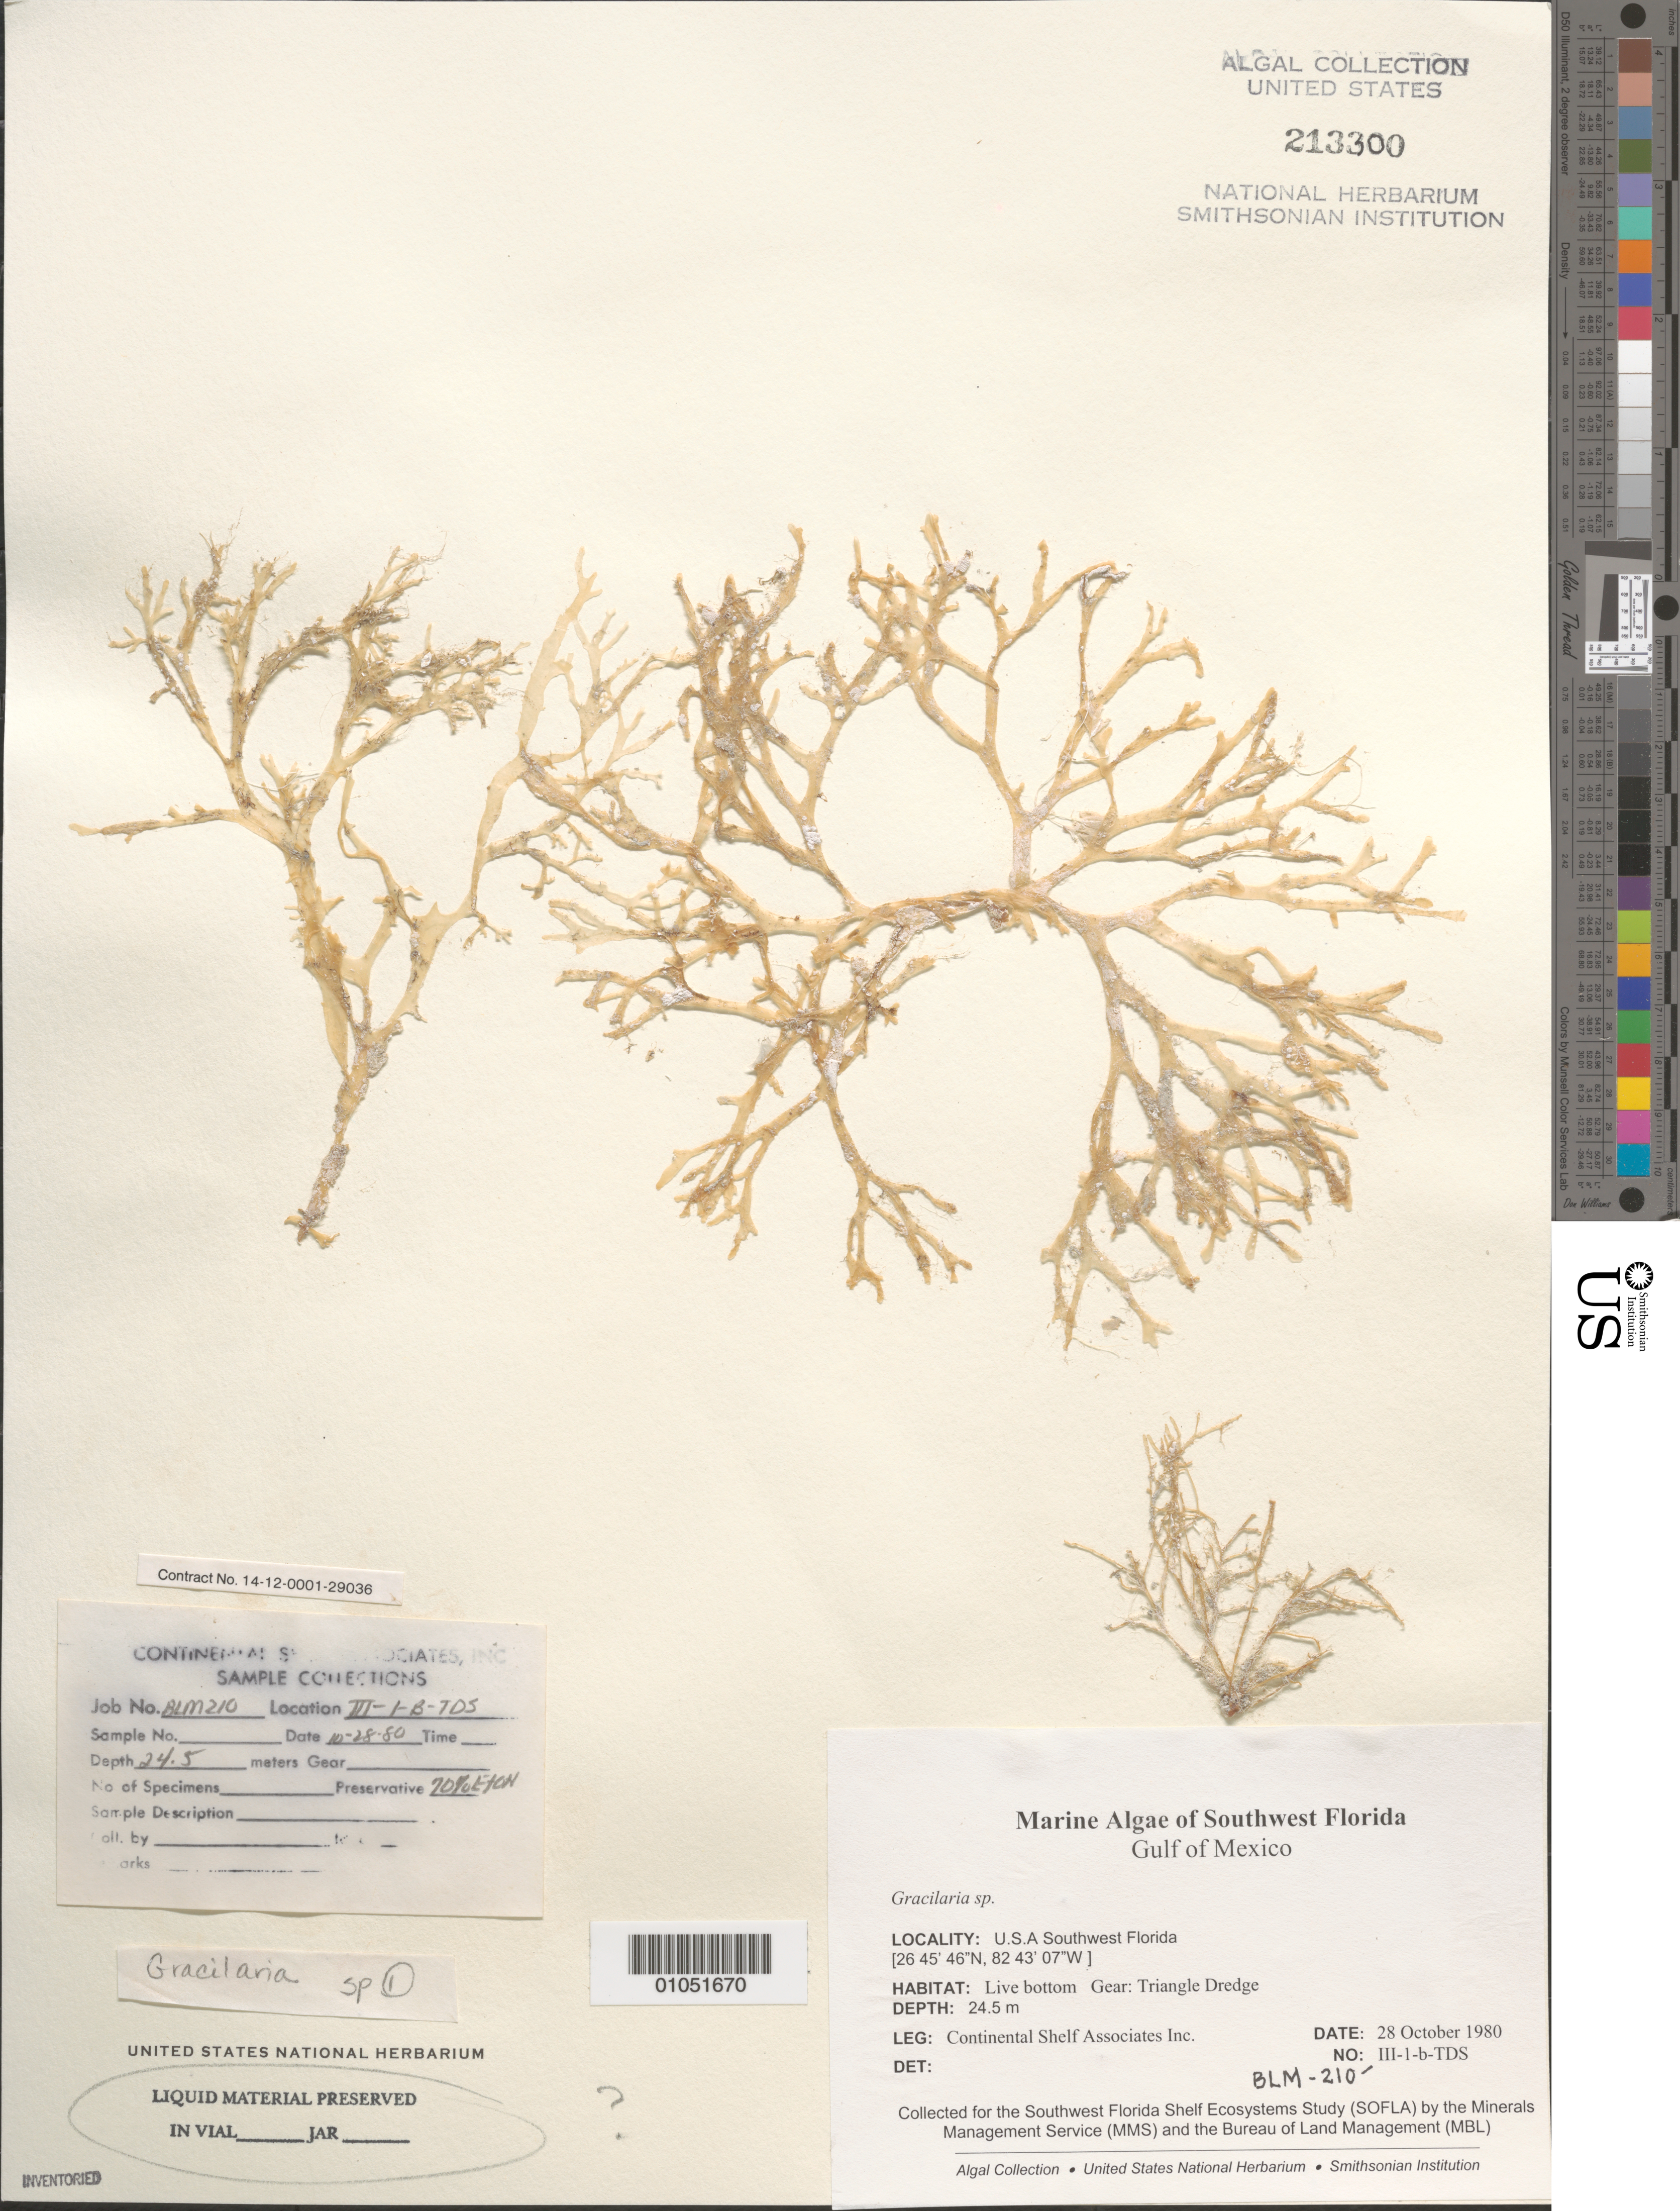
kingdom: Plantae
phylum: Rhodophyta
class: Florideophyceae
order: Gracilariales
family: Gracilariaceae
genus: Gracilaria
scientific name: Gracilaria sp.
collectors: Continental Shelf Associates for the MMS/BLM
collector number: BLM-210-III-1-B-TDS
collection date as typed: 28 Oct 1980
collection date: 1980-10-28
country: United States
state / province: Florida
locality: Gulf of Mexico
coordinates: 26 45'46"N, 82 43'07"W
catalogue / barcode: US 213300